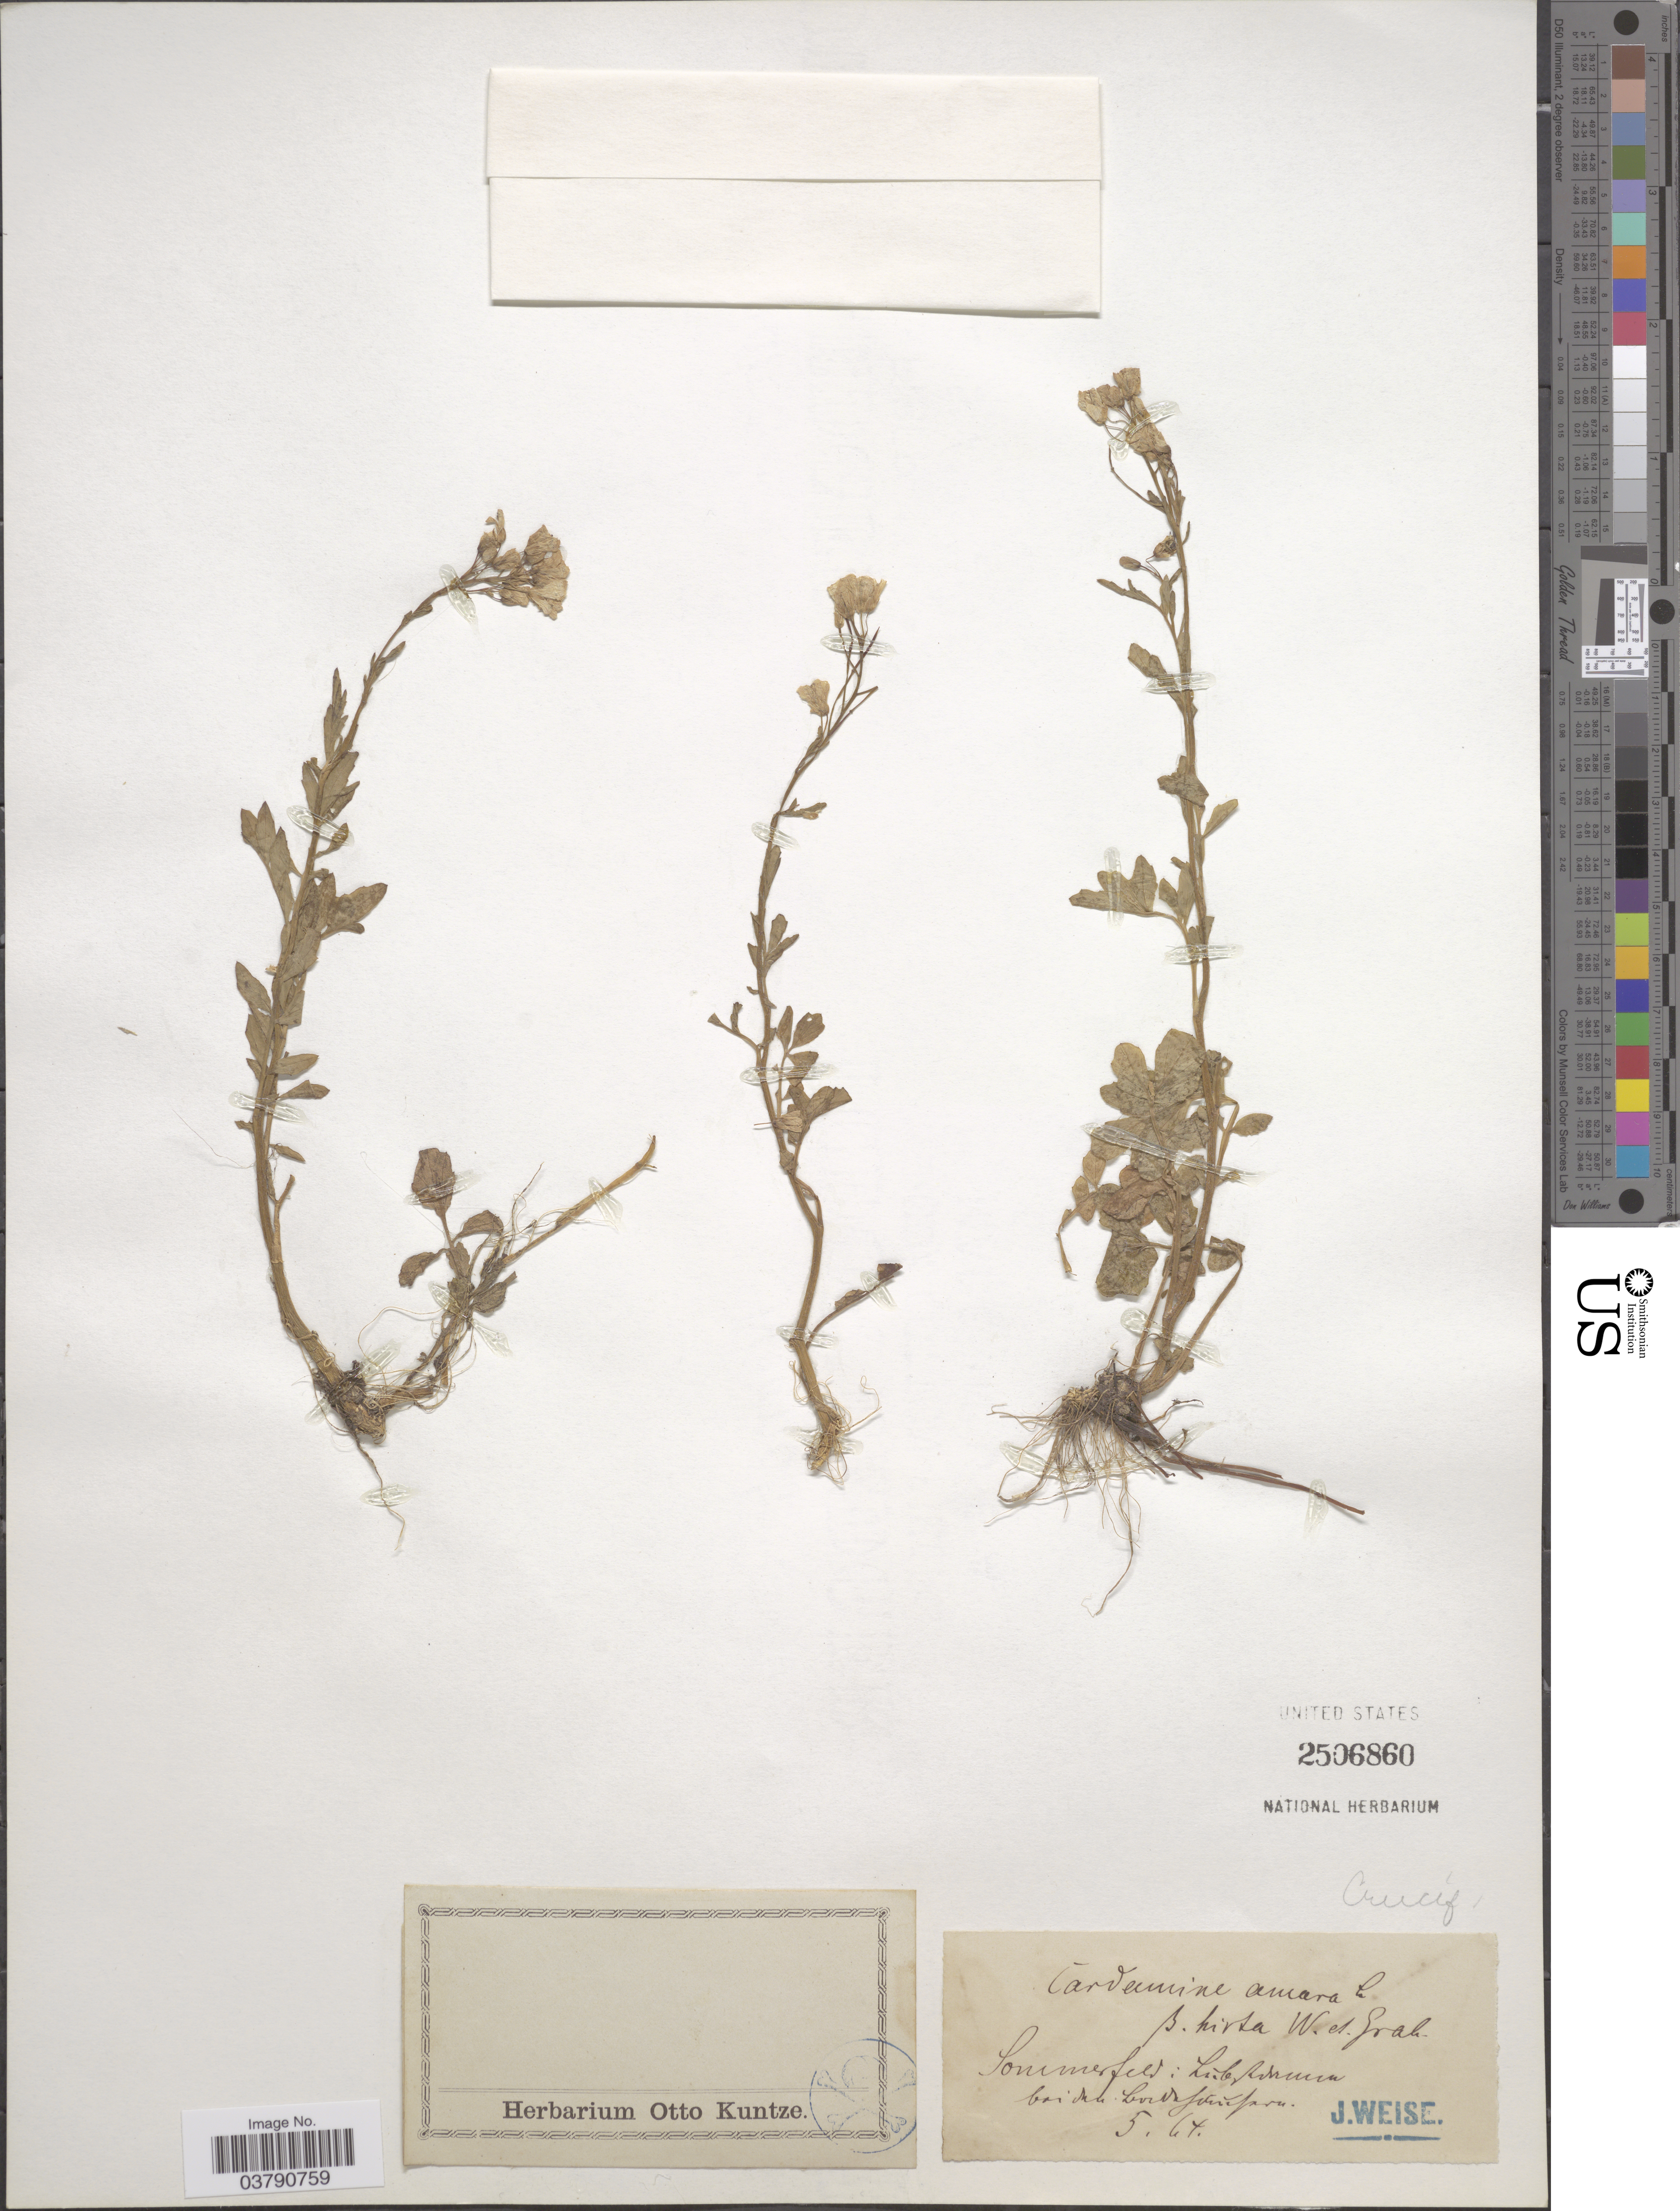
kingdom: Plantae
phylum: Tracheophyta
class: Magnoliopsida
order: Brassicales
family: Brassicaceae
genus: Cardamine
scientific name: Cardamine amara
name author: L.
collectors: J. Weise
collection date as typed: Transcribed d/m/y: /5/64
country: Germany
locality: Sommerfeld: [illegible text]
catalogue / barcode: US 2506860